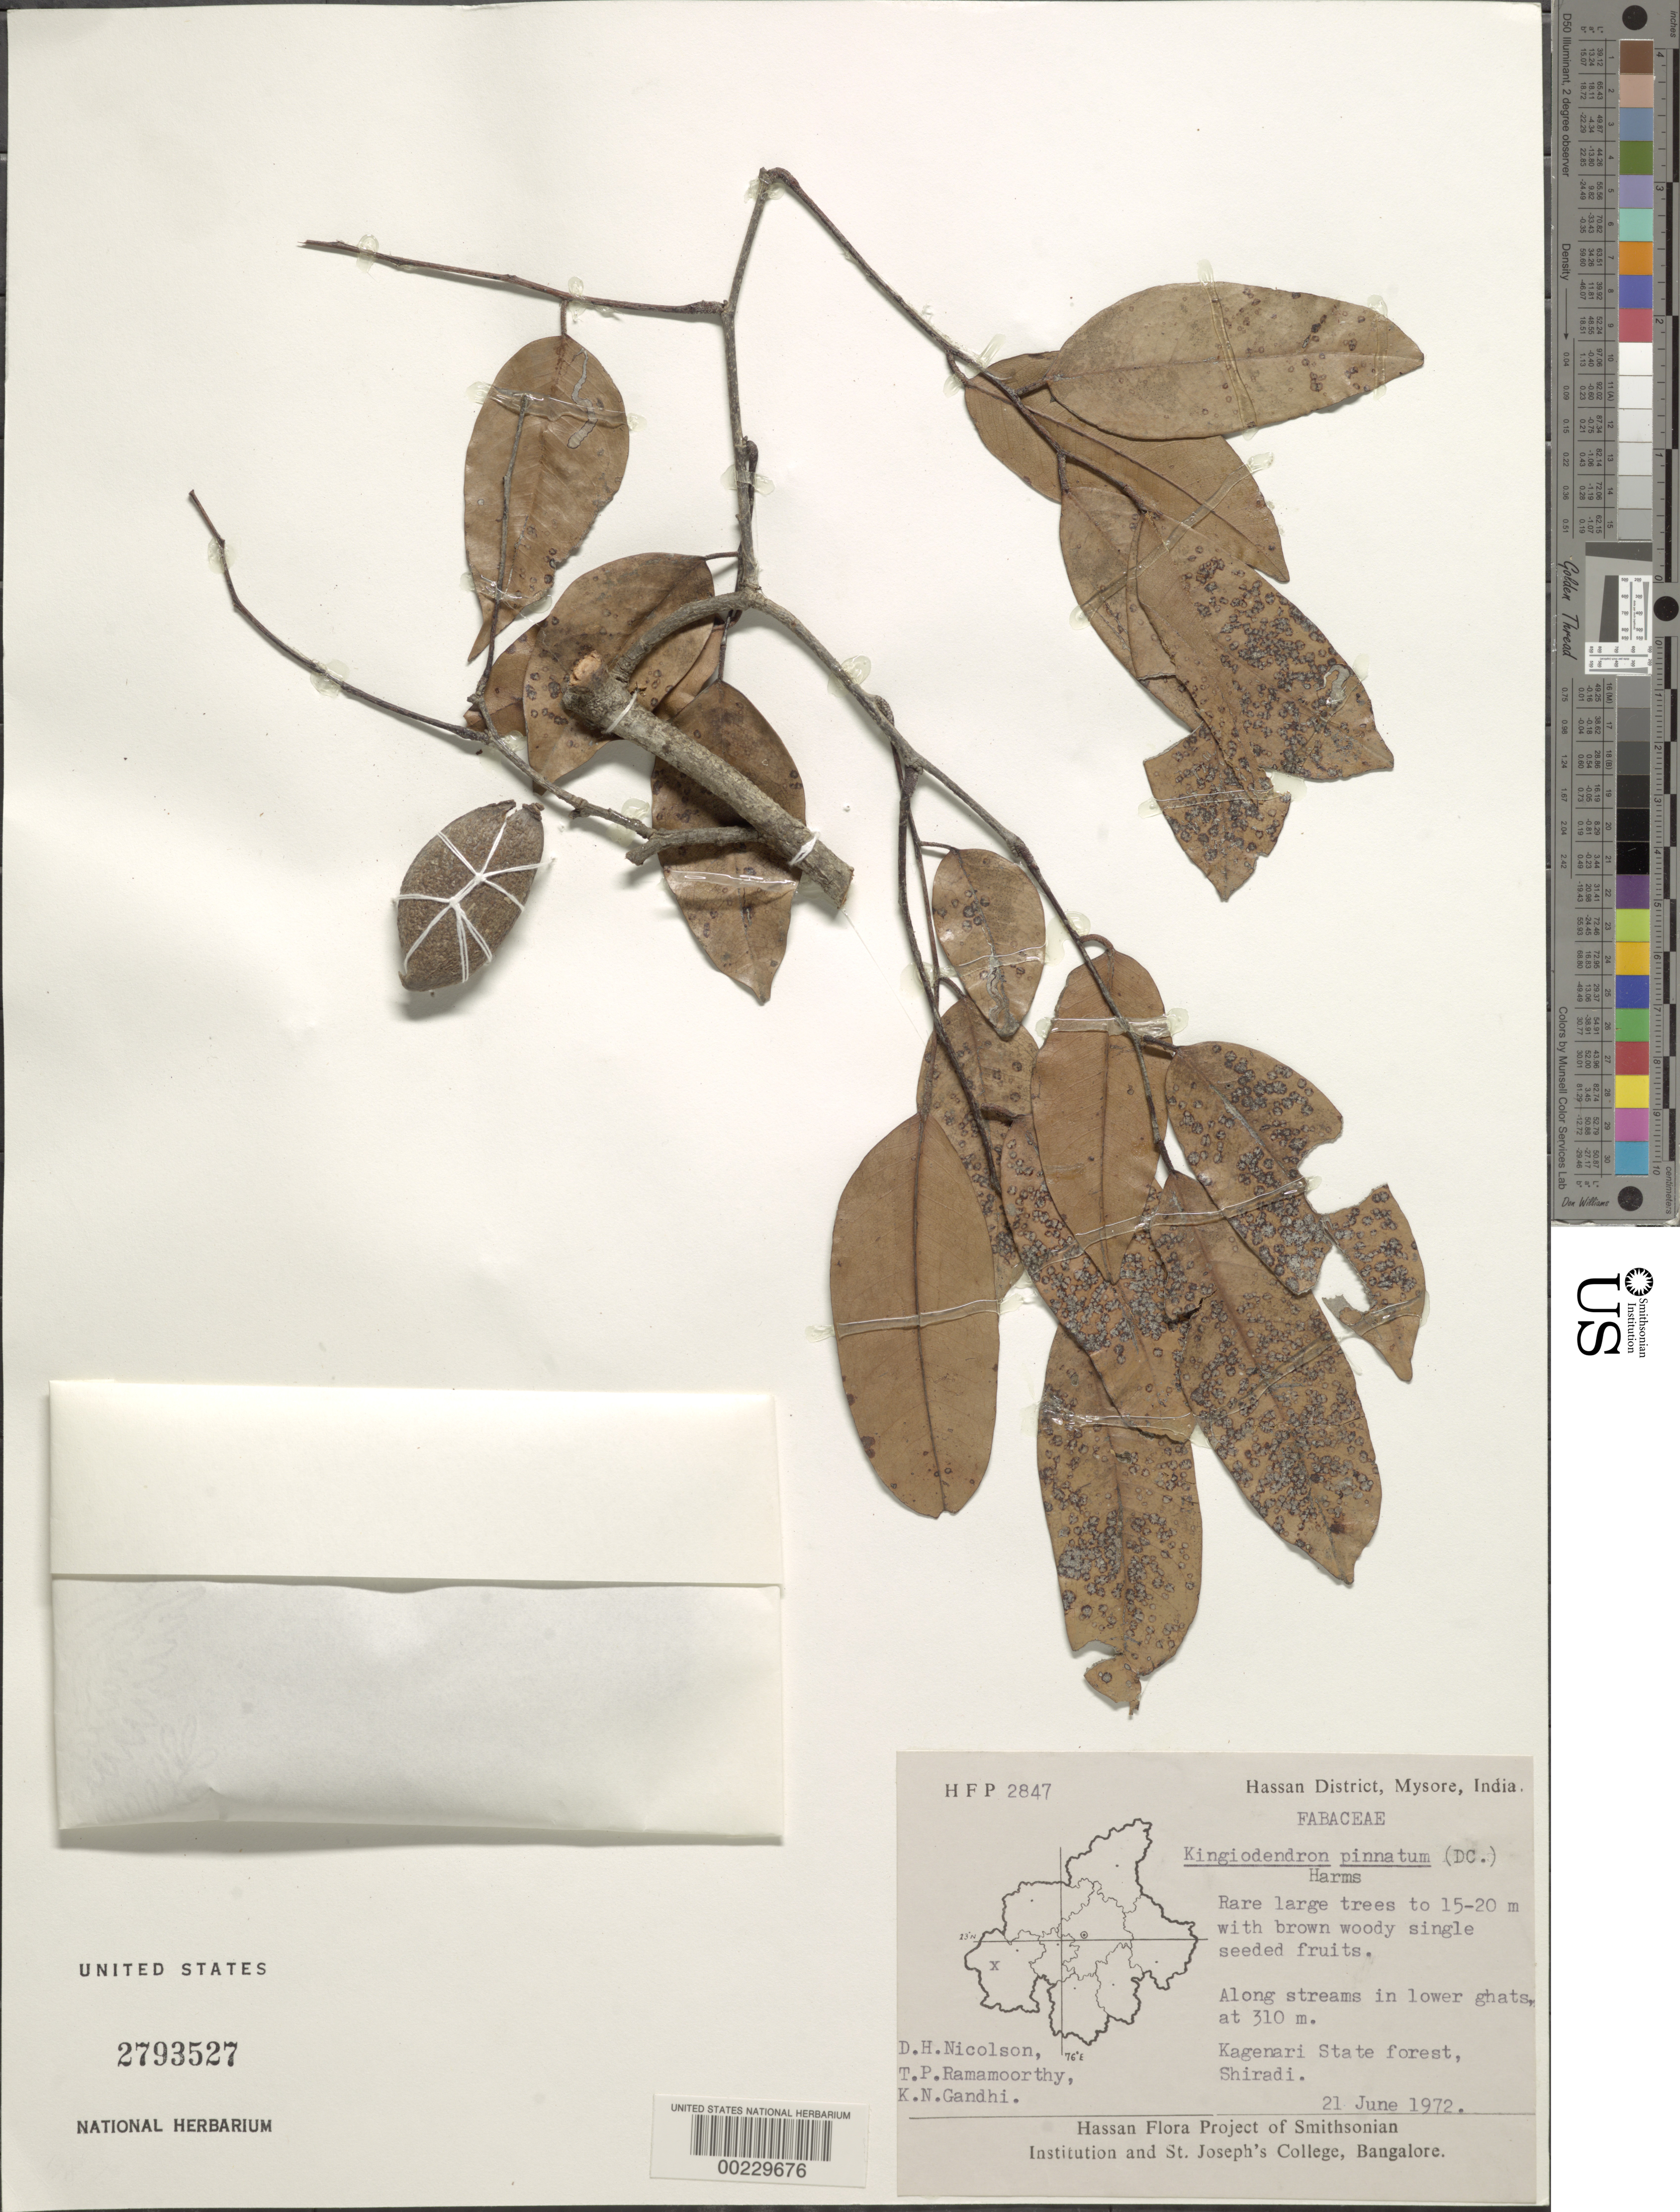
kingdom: Plantae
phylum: Tracheophyta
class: Magnoliopsida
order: Fabales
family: Fabaceae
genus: Kingiodendron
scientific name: Kingiodendron pinnatum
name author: (Roxb. ex DC.) Harms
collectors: D. H. Nicolson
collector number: Hfp 2847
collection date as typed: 21 Jun 1971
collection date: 1971-06-21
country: India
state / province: Karnataka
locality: Kagenari state forest, shiradi, mysore state [mysore state = karnataka.]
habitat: Along streams in lower ghats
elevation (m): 310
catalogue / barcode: US 2793527